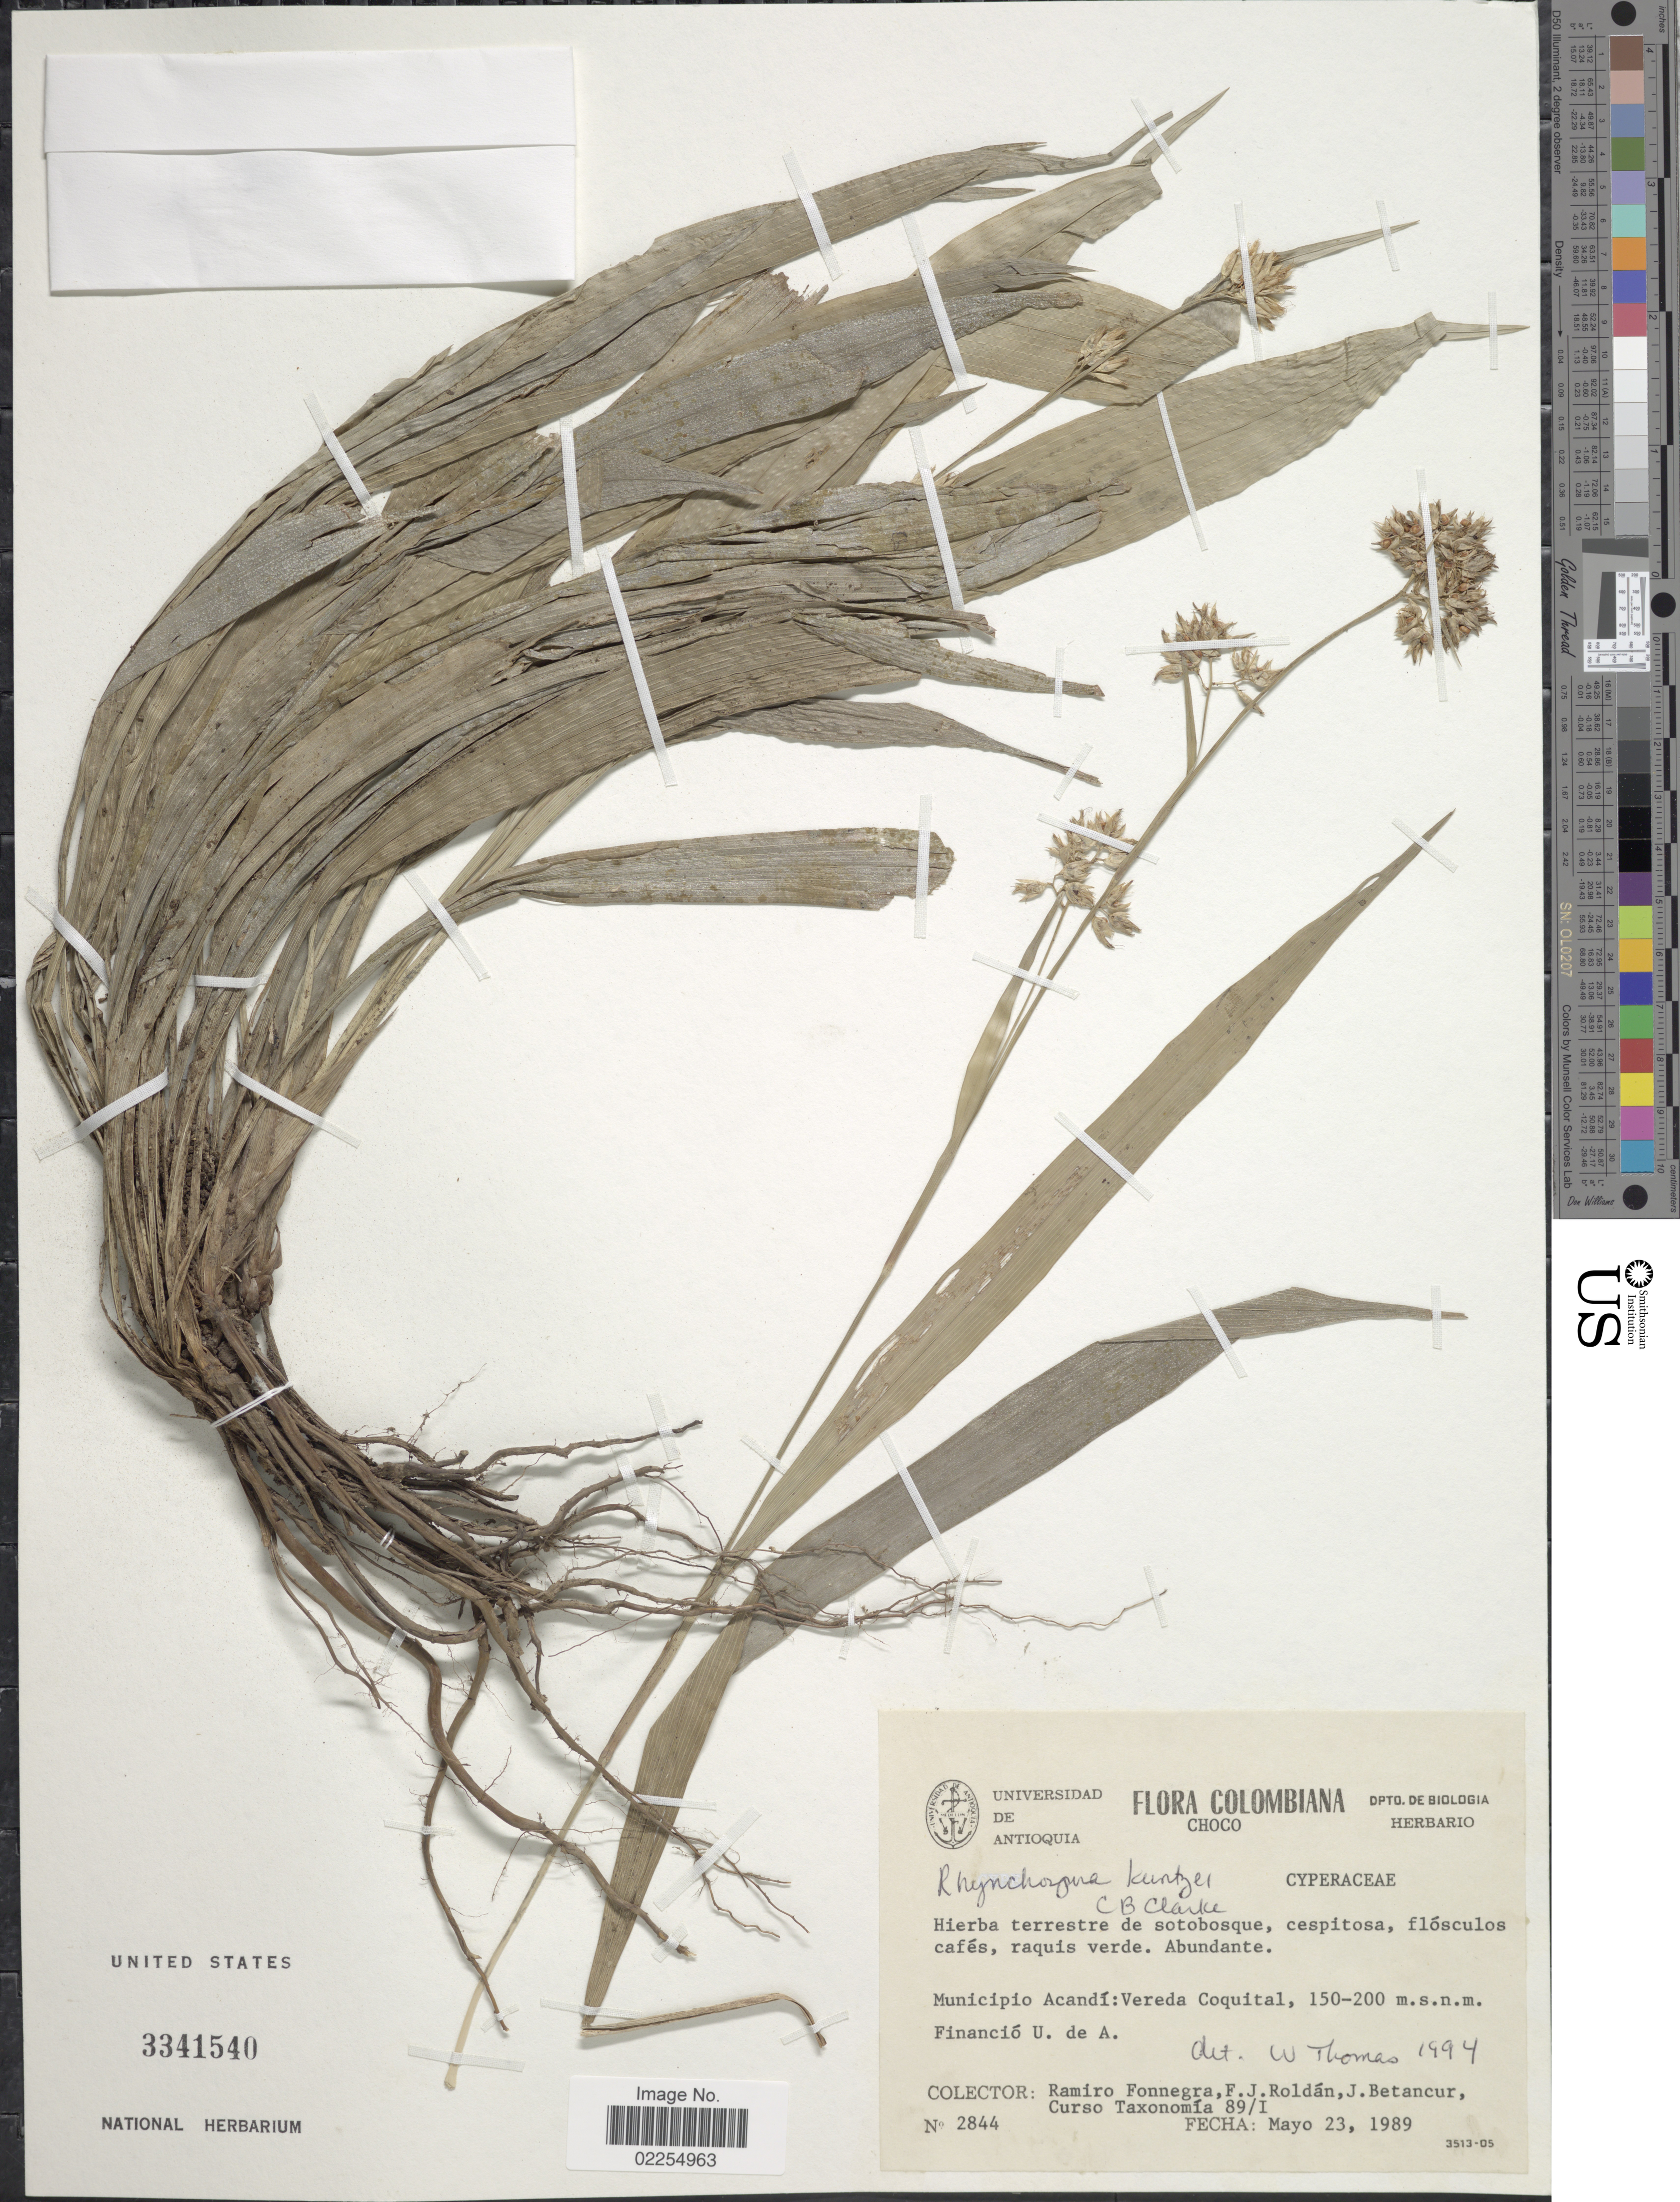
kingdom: Plantae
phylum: Tracheophyta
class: Liliopsida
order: Poales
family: Cyperaceae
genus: Rhynchospora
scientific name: Rhynchospora kuntzei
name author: C.B. Clarke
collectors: R. Fonnegra, F. J. Roldán, J. Betancur & C. Taxonomia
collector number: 2844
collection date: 1989-05-23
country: Colombia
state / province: Chocó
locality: Municipio Acandi: Vereda Coquital, Financio U. de A.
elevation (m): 150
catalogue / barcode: US 3341540